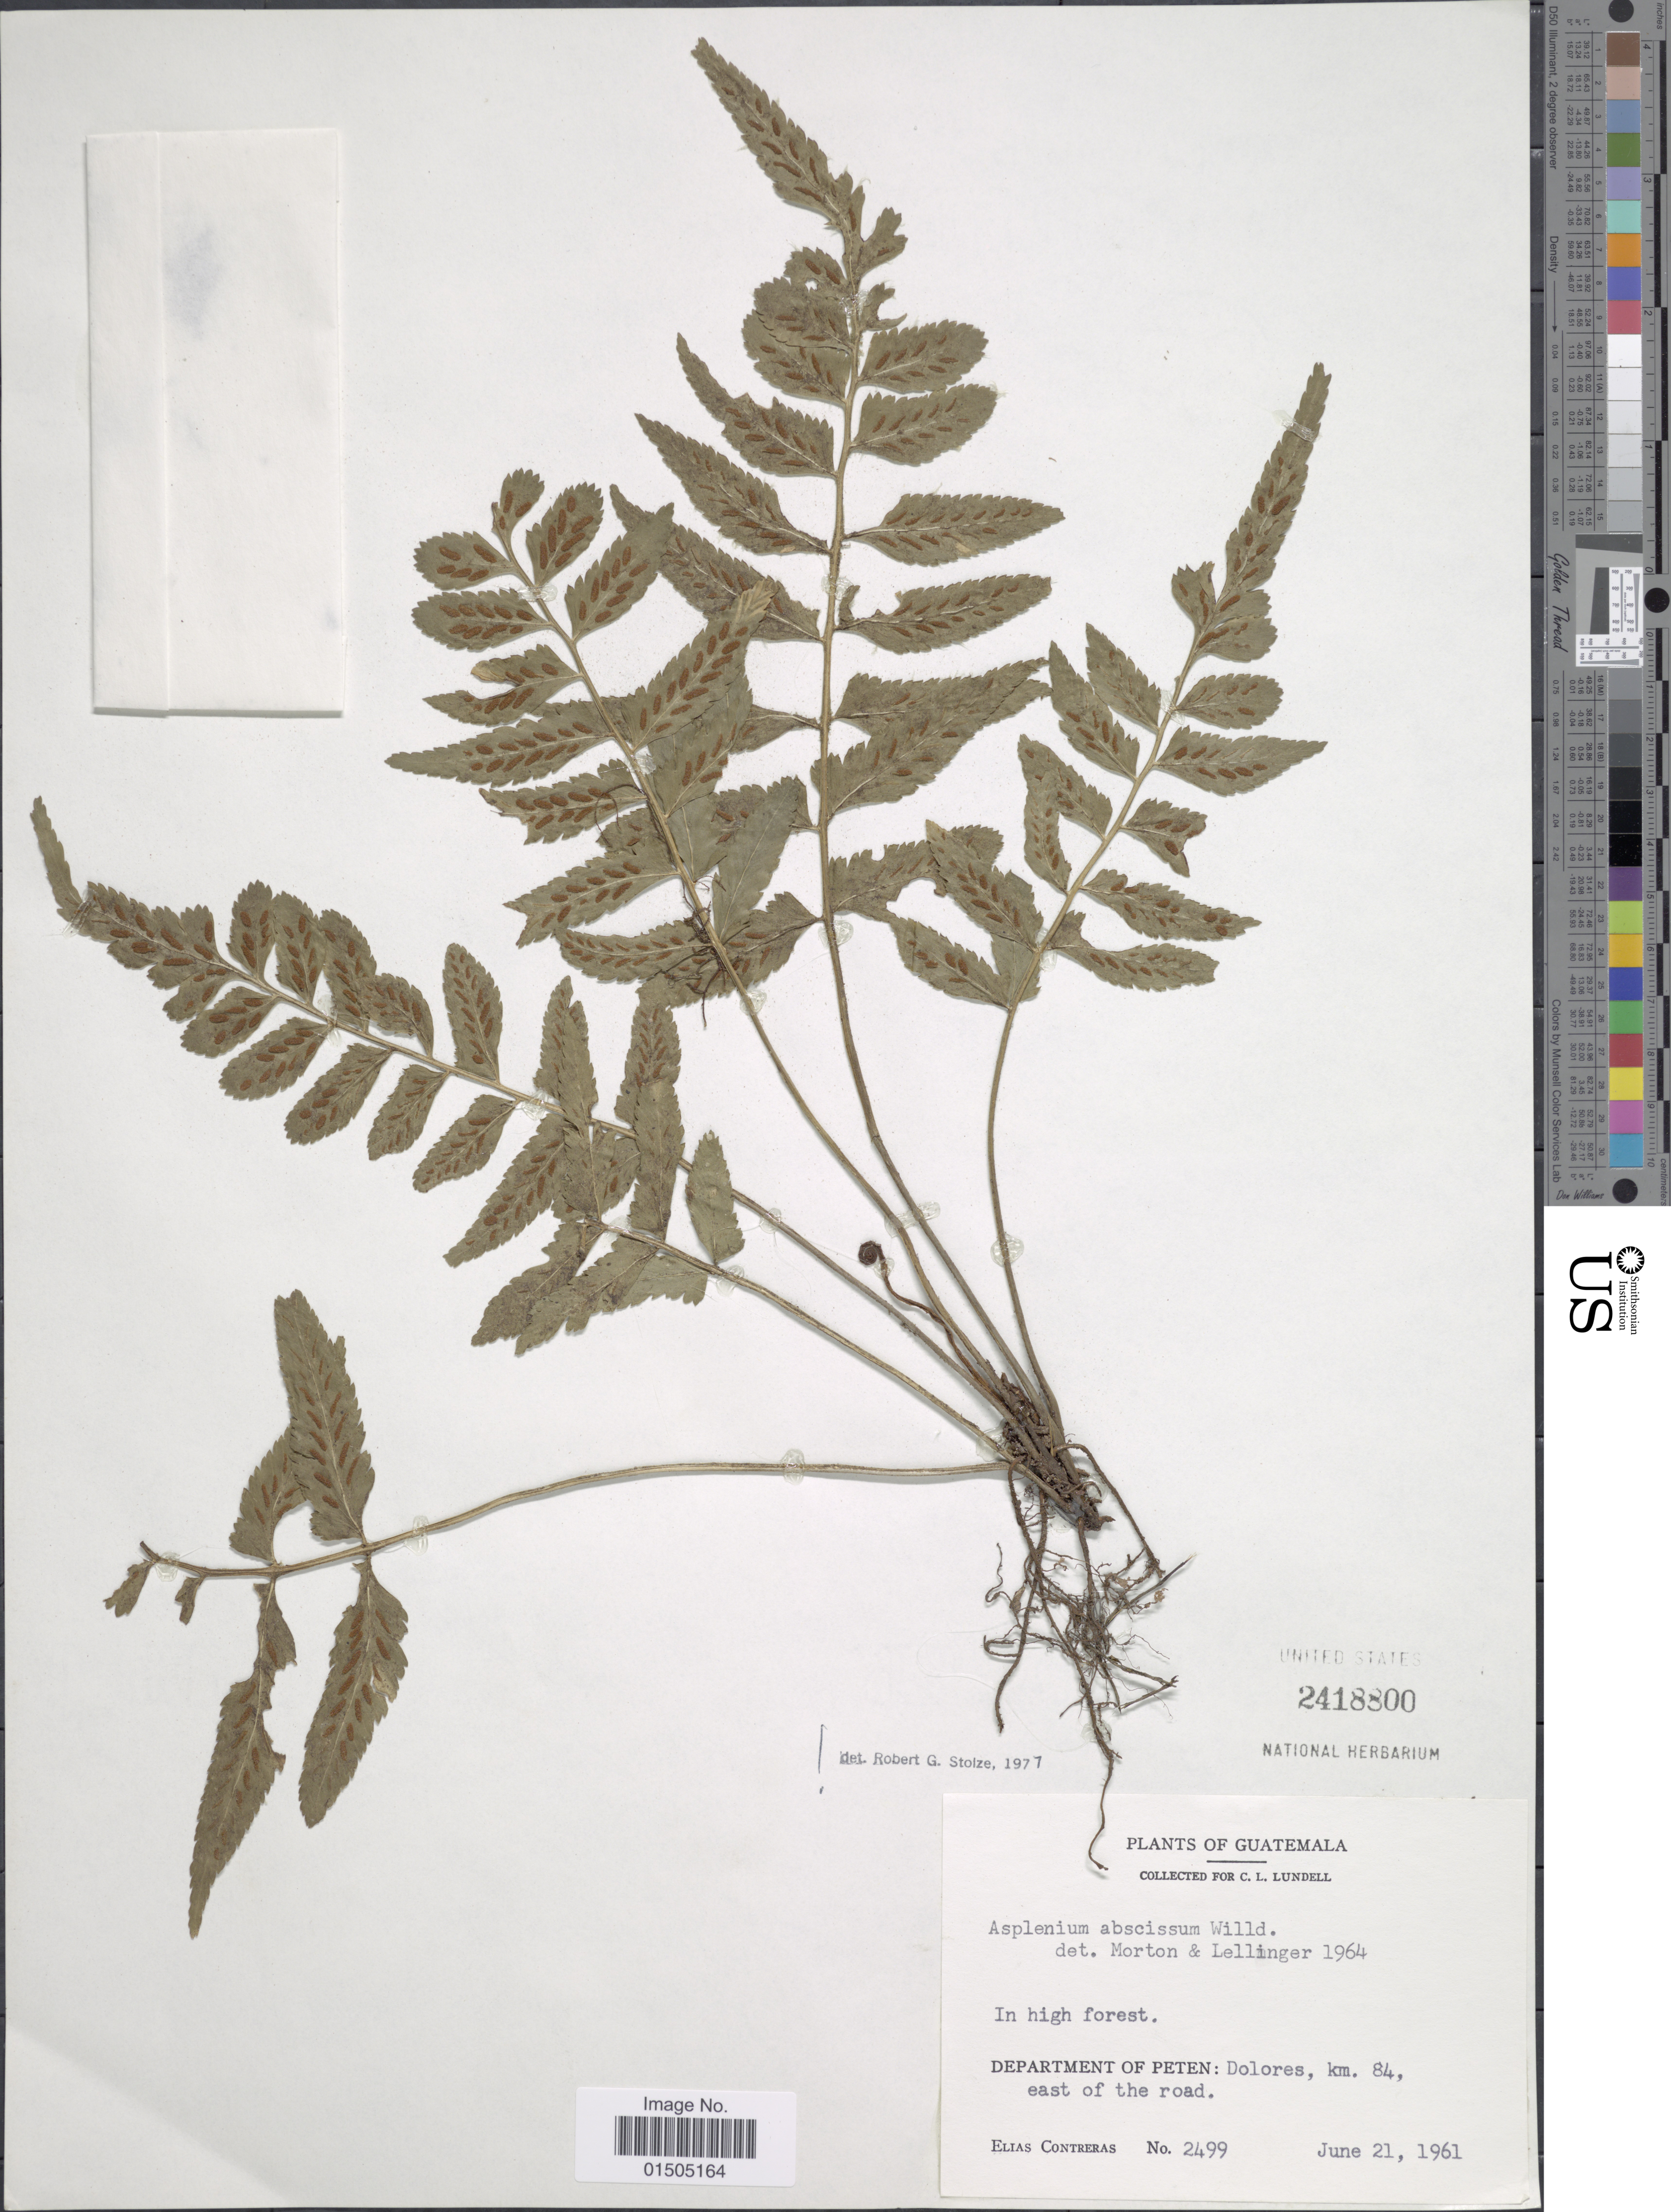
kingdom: Plantae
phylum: Tracheophyta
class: Polypodiopsida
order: Polypodiales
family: Aspleniaceae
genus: Asplenium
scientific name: Asplenium abscissum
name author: Willd.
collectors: C. L. Lundell & E. Contreras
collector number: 2499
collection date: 1961-06-21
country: Guatemala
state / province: El Petén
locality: Dolores, km. 84, east of the road.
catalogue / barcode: US 2418800